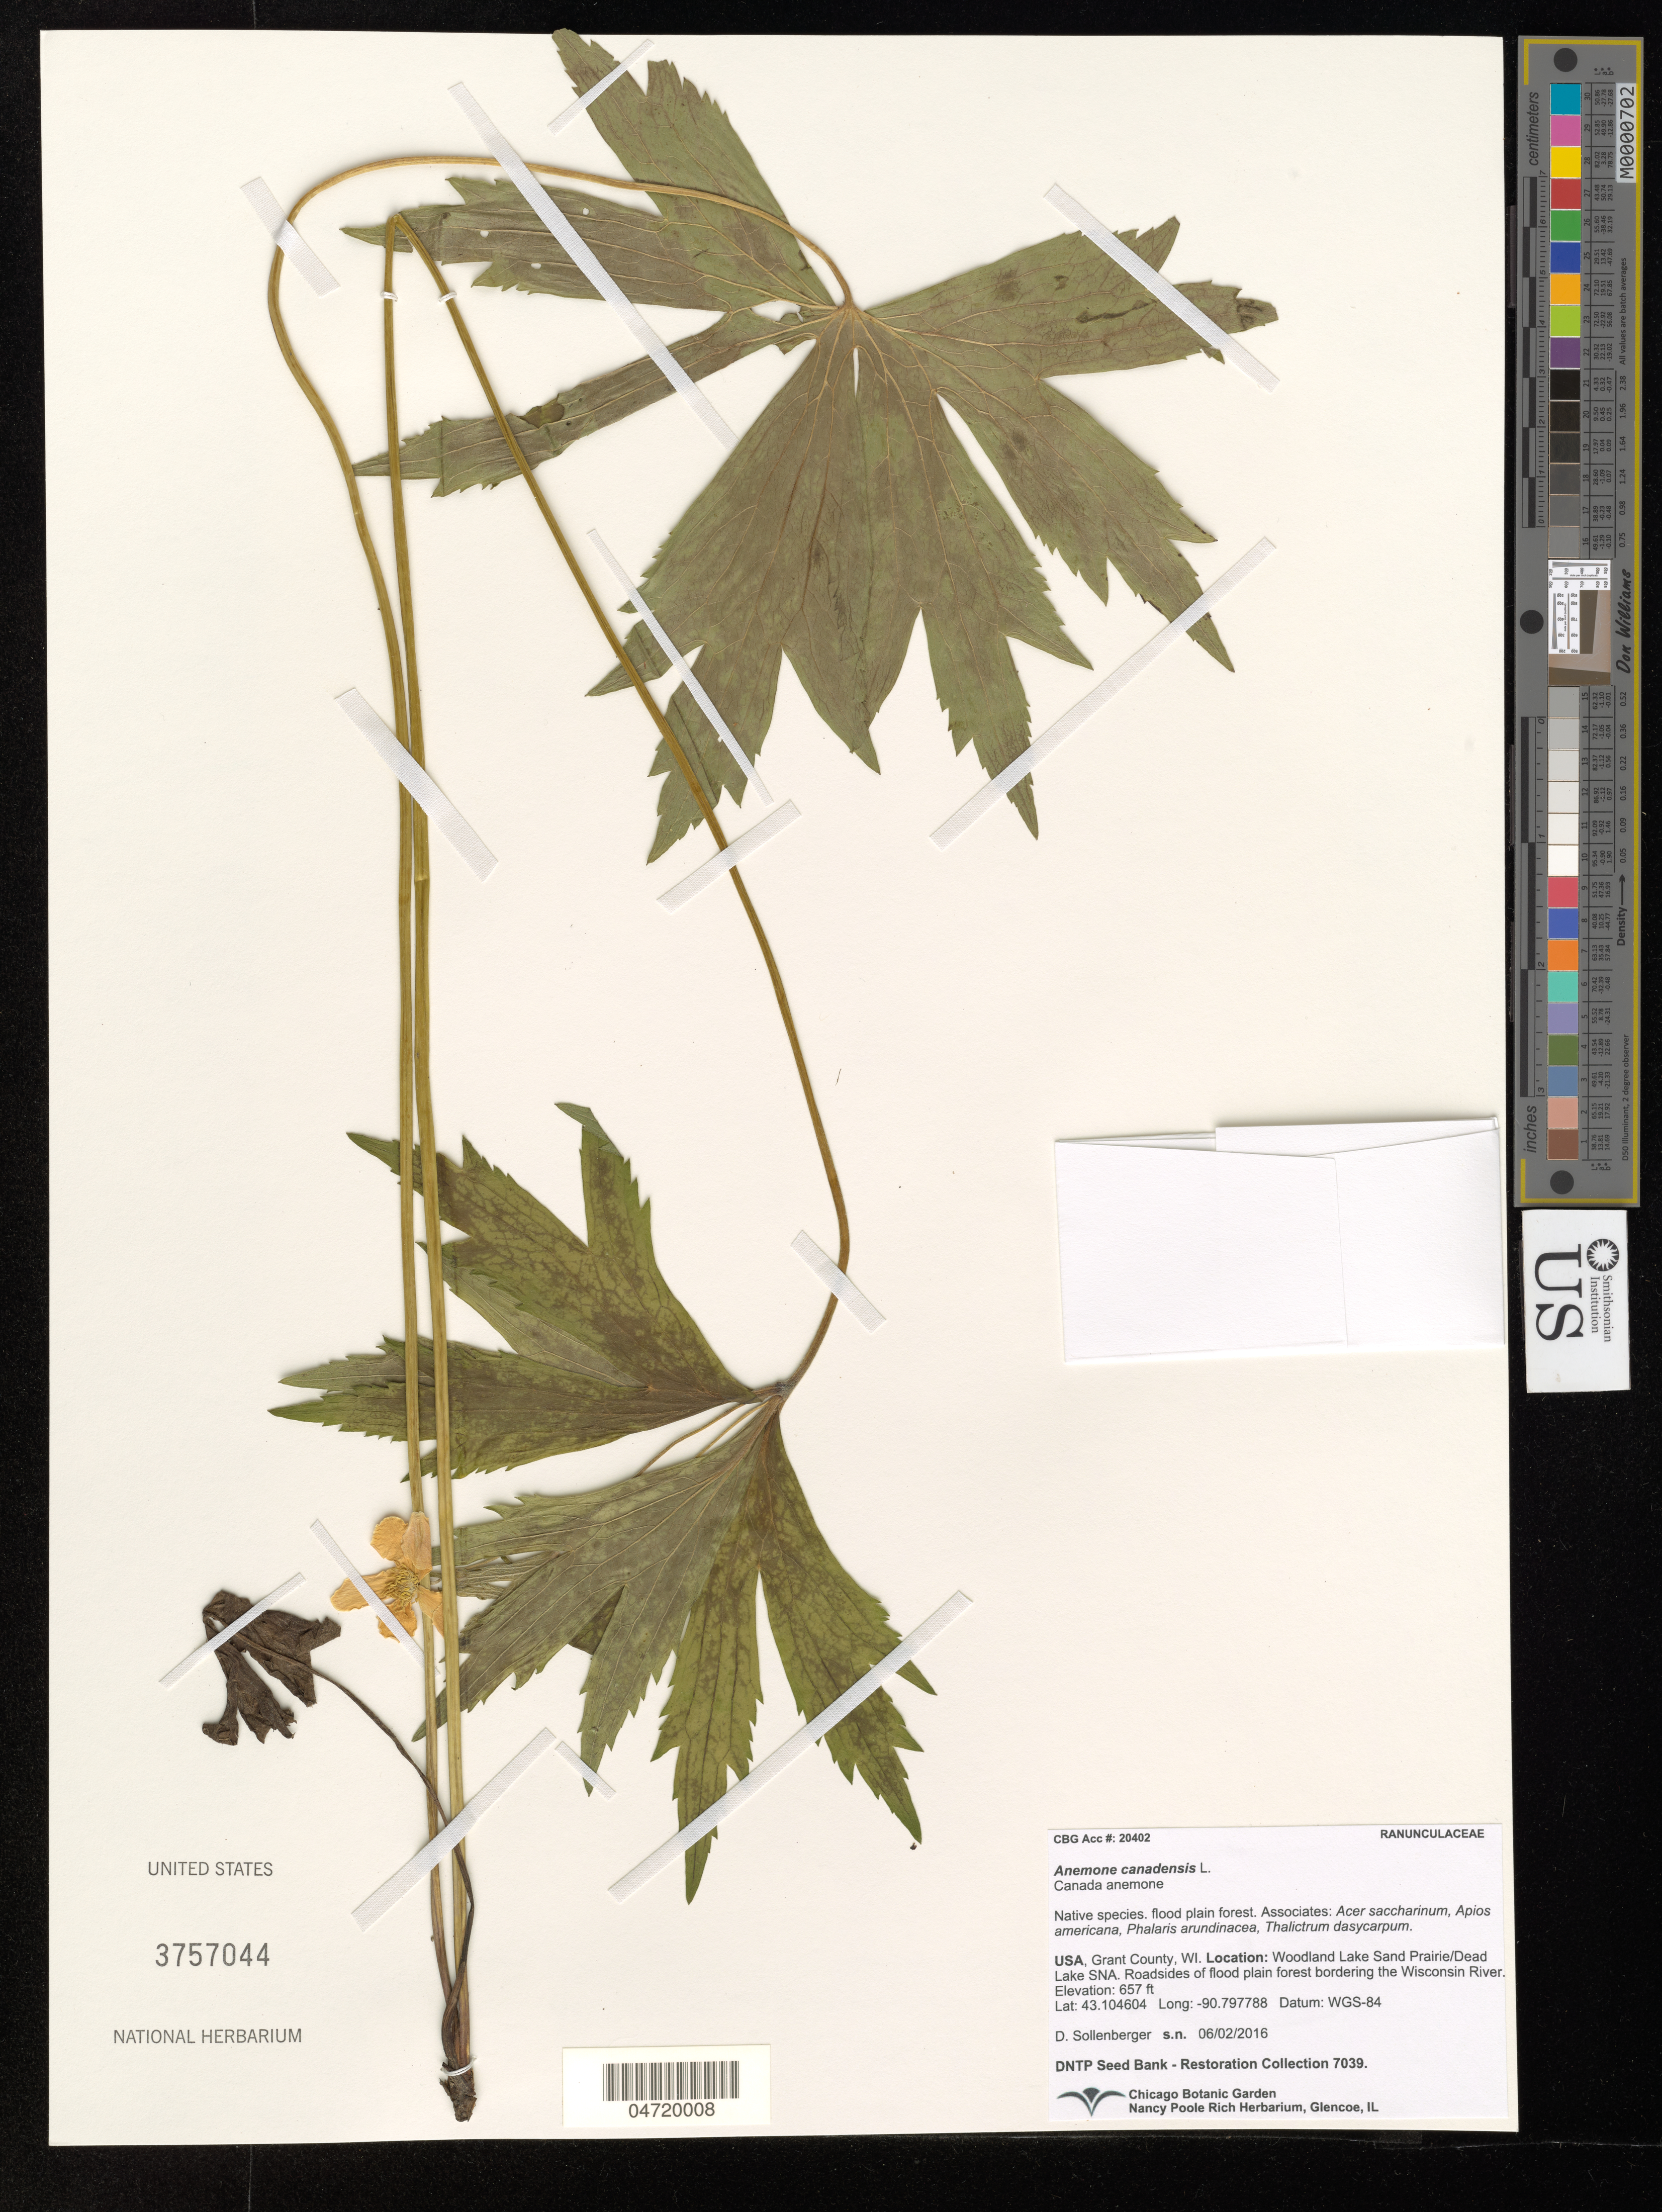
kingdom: Plantae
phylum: Tracheophyta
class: Magnoliopsida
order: Ranunculales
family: Ranunculaceae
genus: Anemone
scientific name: Anemone canadensis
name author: L.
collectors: D. Sollenberger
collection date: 2016-06-02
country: United States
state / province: Wisconsin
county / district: Grant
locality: Grant County. Woodland Lake Sand Prairie/Dead Lake SNA. Roadsides of flood plain forest bordering the Wisconsin River.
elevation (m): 200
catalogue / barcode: US 3757044